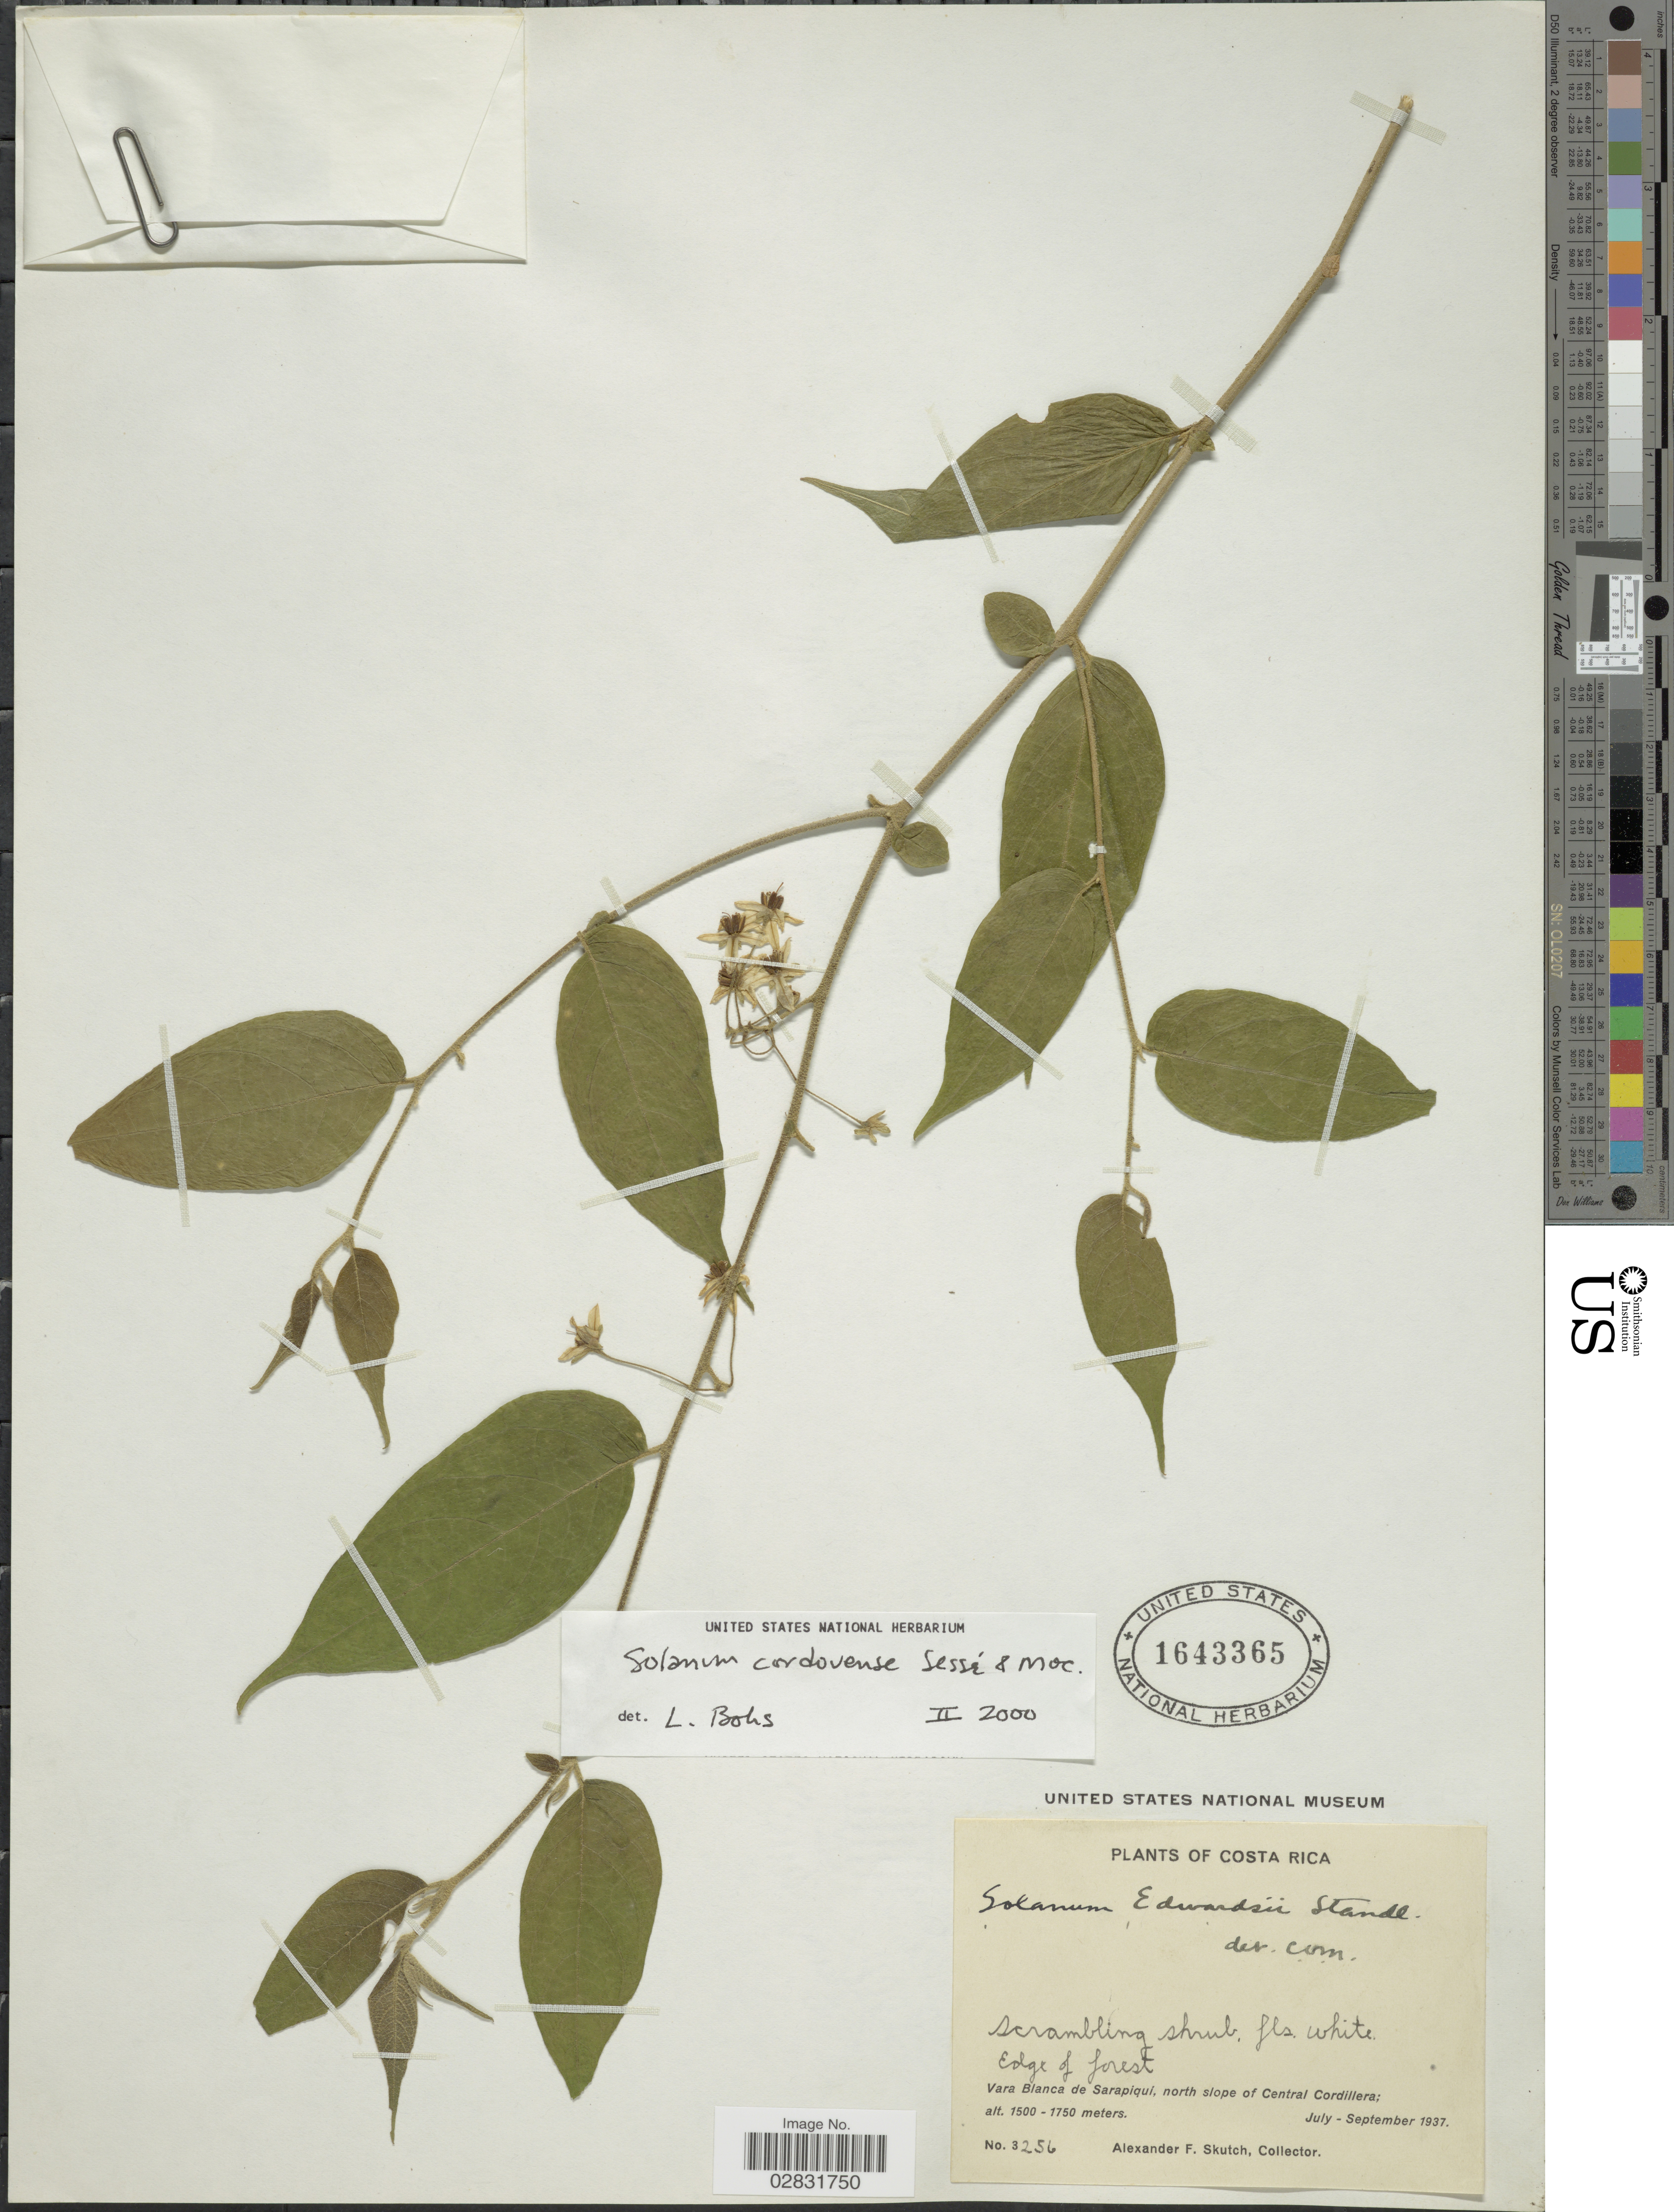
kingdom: Plantae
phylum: Tracheophyta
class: Magnoliopsida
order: Solanales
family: Solanaceae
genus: Solanum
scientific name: Solanum cordovense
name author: Sessé & Moc.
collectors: A. F. Skutch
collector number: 3256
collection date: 1937-07/1937-09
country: Costa Rica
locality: Vara Blanca de Sarapiqui, north slope of Central Cordillera.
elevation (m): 1500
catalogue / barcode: US 1643365